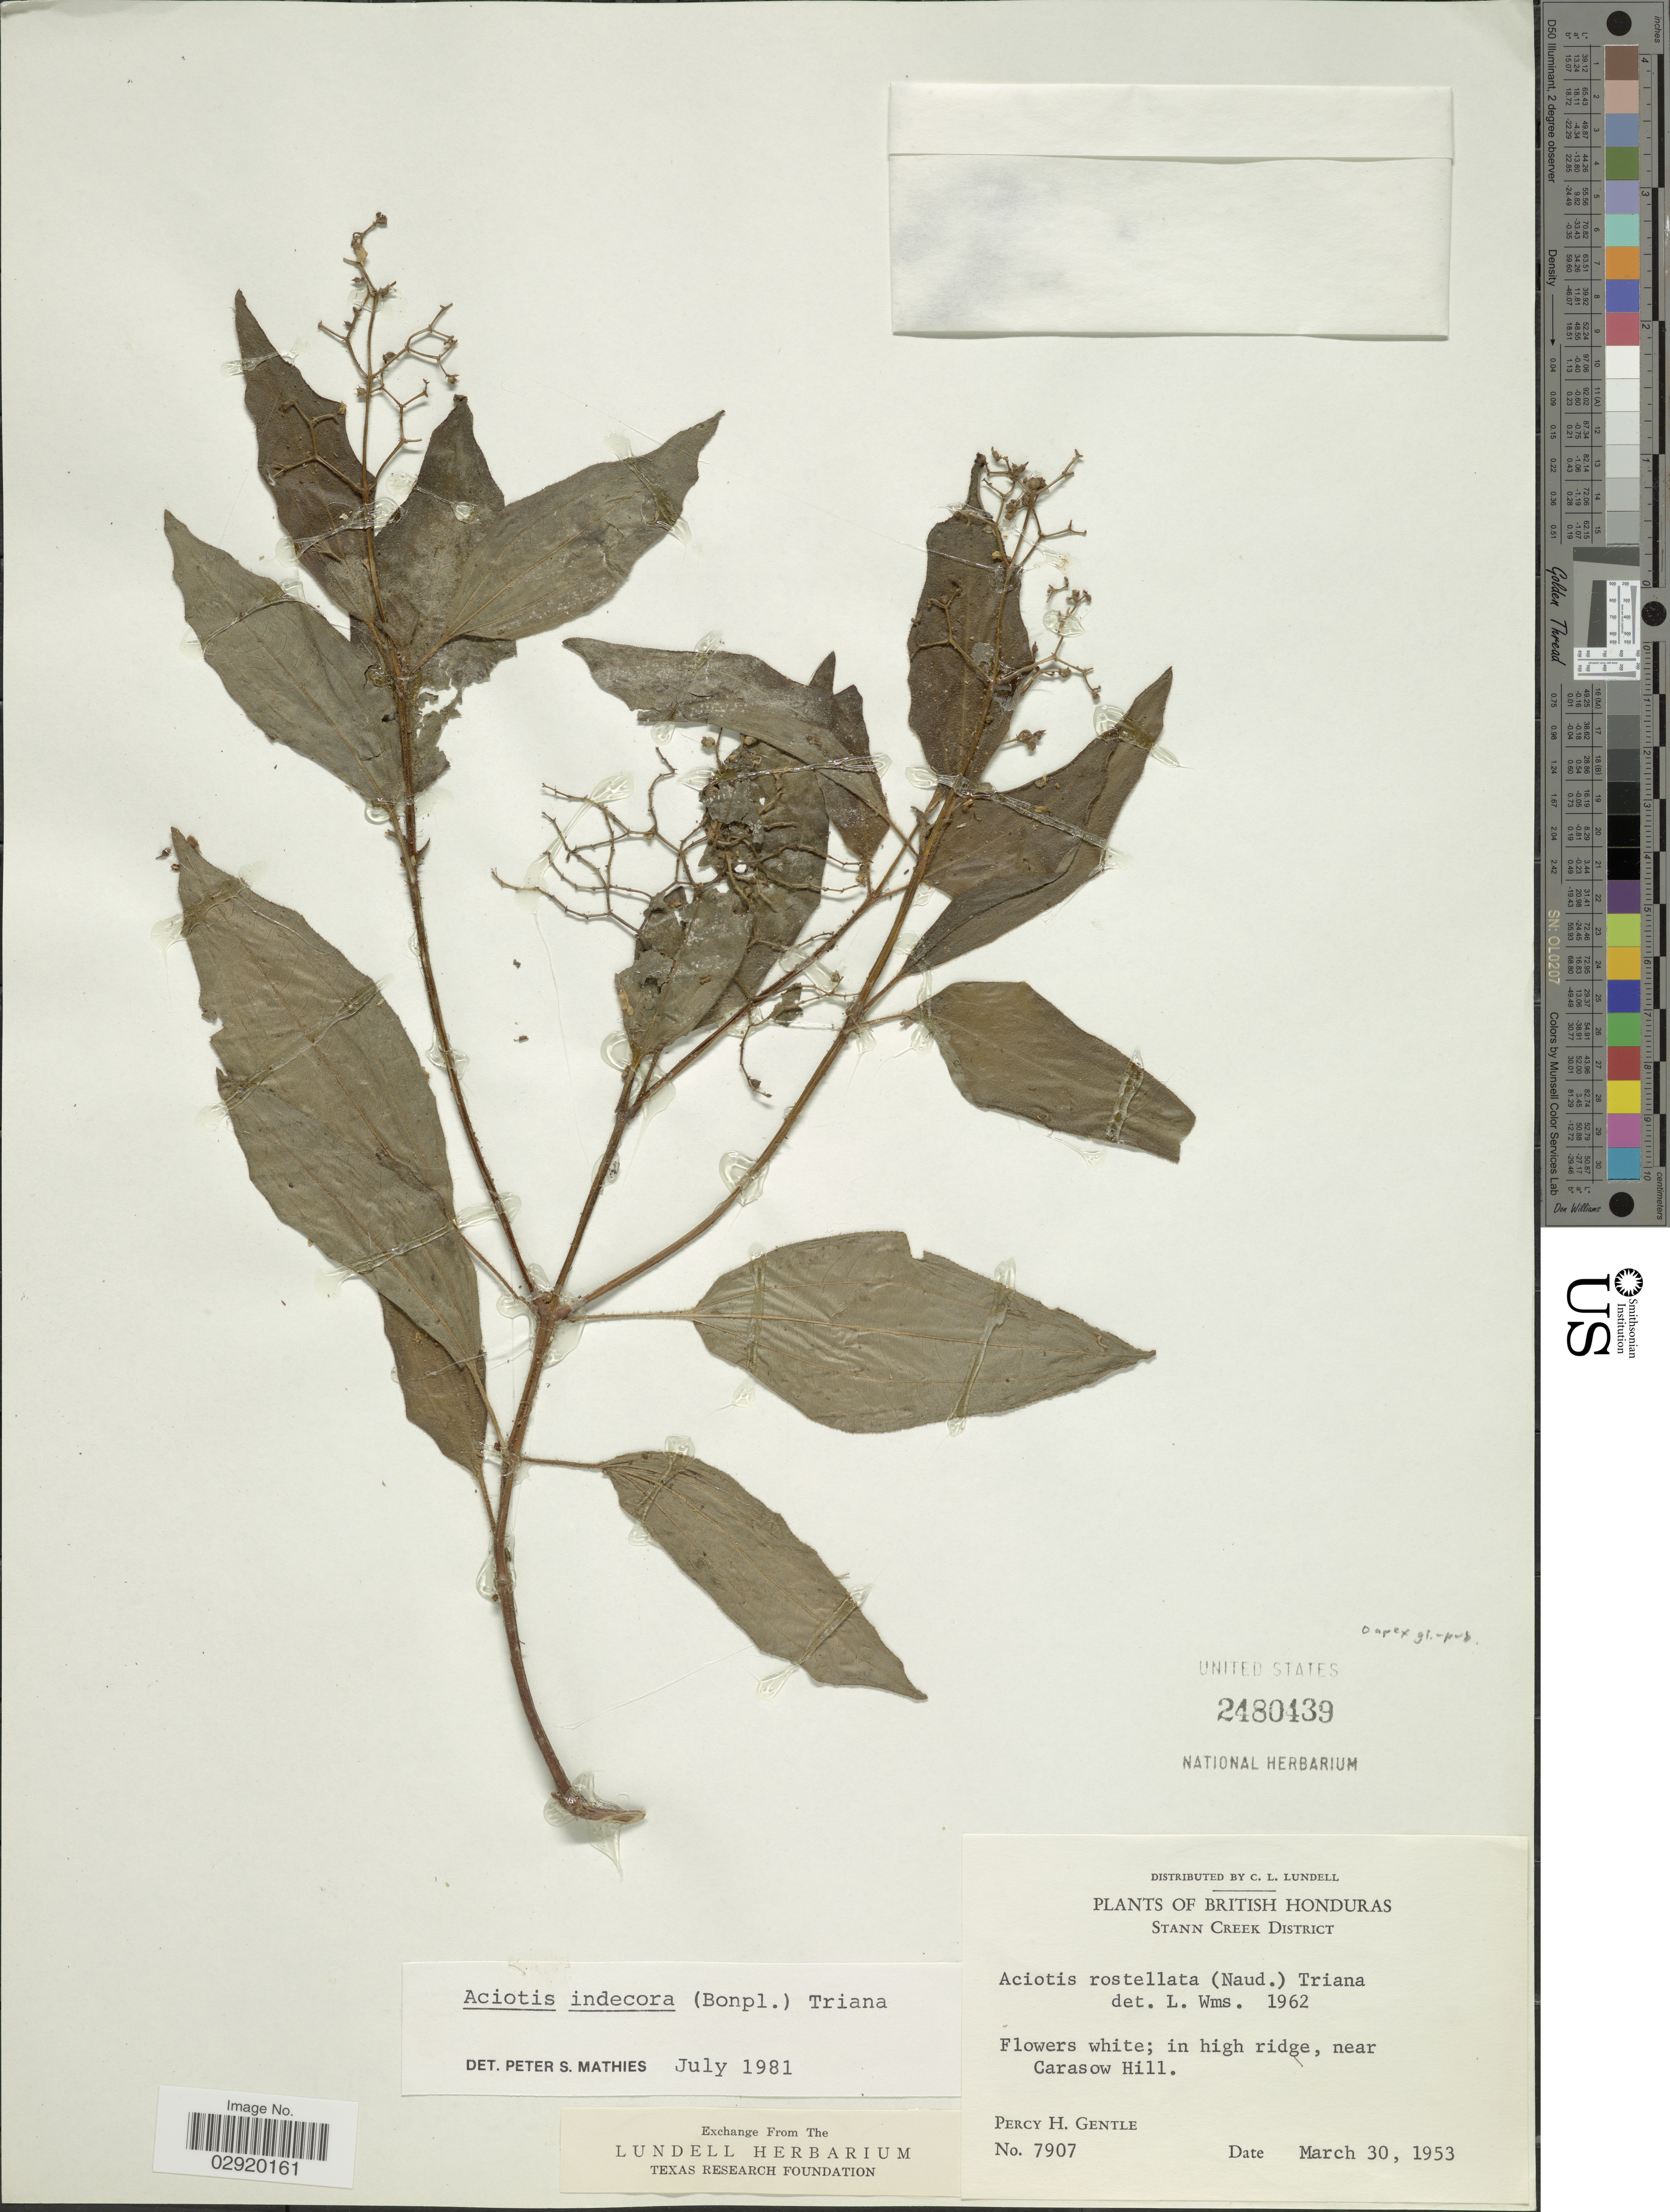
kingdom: Plantae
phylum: Tracheophyta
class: Magnoliopsida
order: Myrtales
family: Melastomataceae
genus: Aciotis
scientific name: Aciotis indecora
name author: (Bonpl.) Triana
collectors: P. H. Gentle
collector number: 7907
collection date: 1953-03-30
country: Belize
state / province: Stann Creek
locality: British Honduras. Stann Creek District, near Carasow Hill.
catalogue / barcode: US 2480439